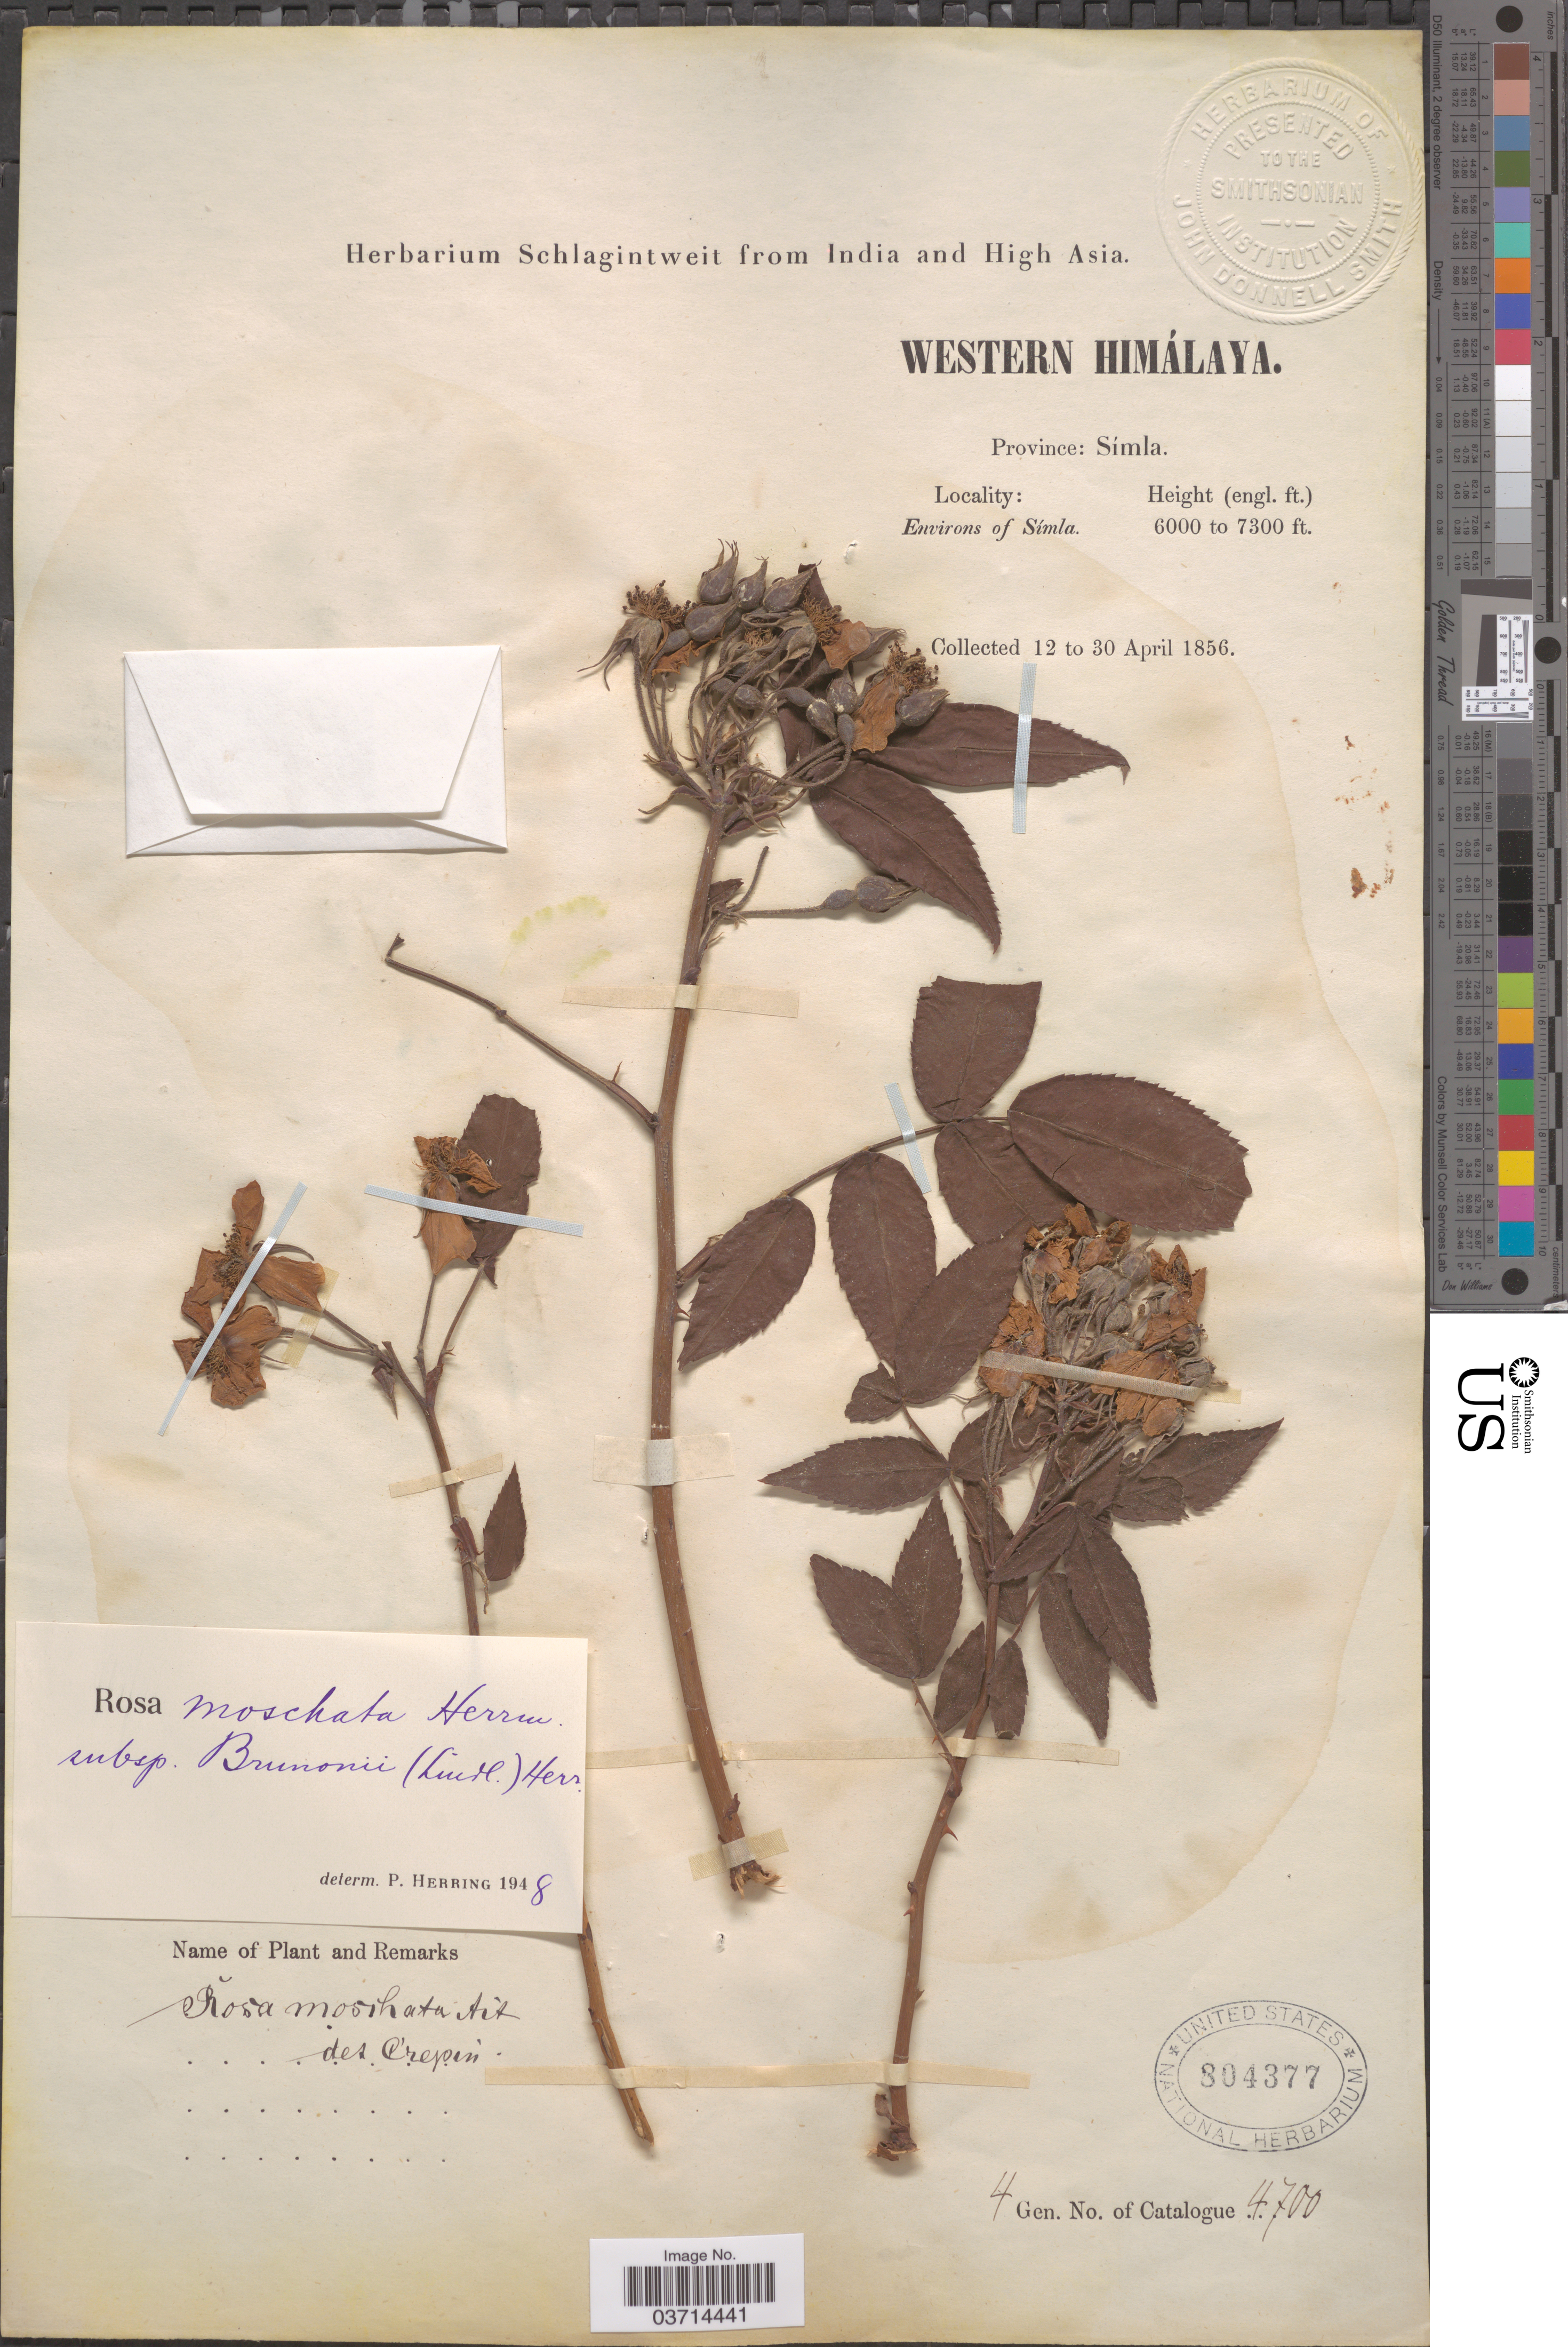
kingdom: Plantae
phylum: Tracheophyta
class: Magnoliopsida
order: Rosales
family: Rosaceae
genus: Rosa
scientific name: Rosa brunonii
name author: Lindl.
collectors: ex herb. Schlagintweit from India and High Asia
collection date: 1856-04-12/1856-04-30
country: India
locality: Western Himálaya. Province: Símla. Environs of Símla.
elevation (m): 1829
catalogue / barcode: US 804377